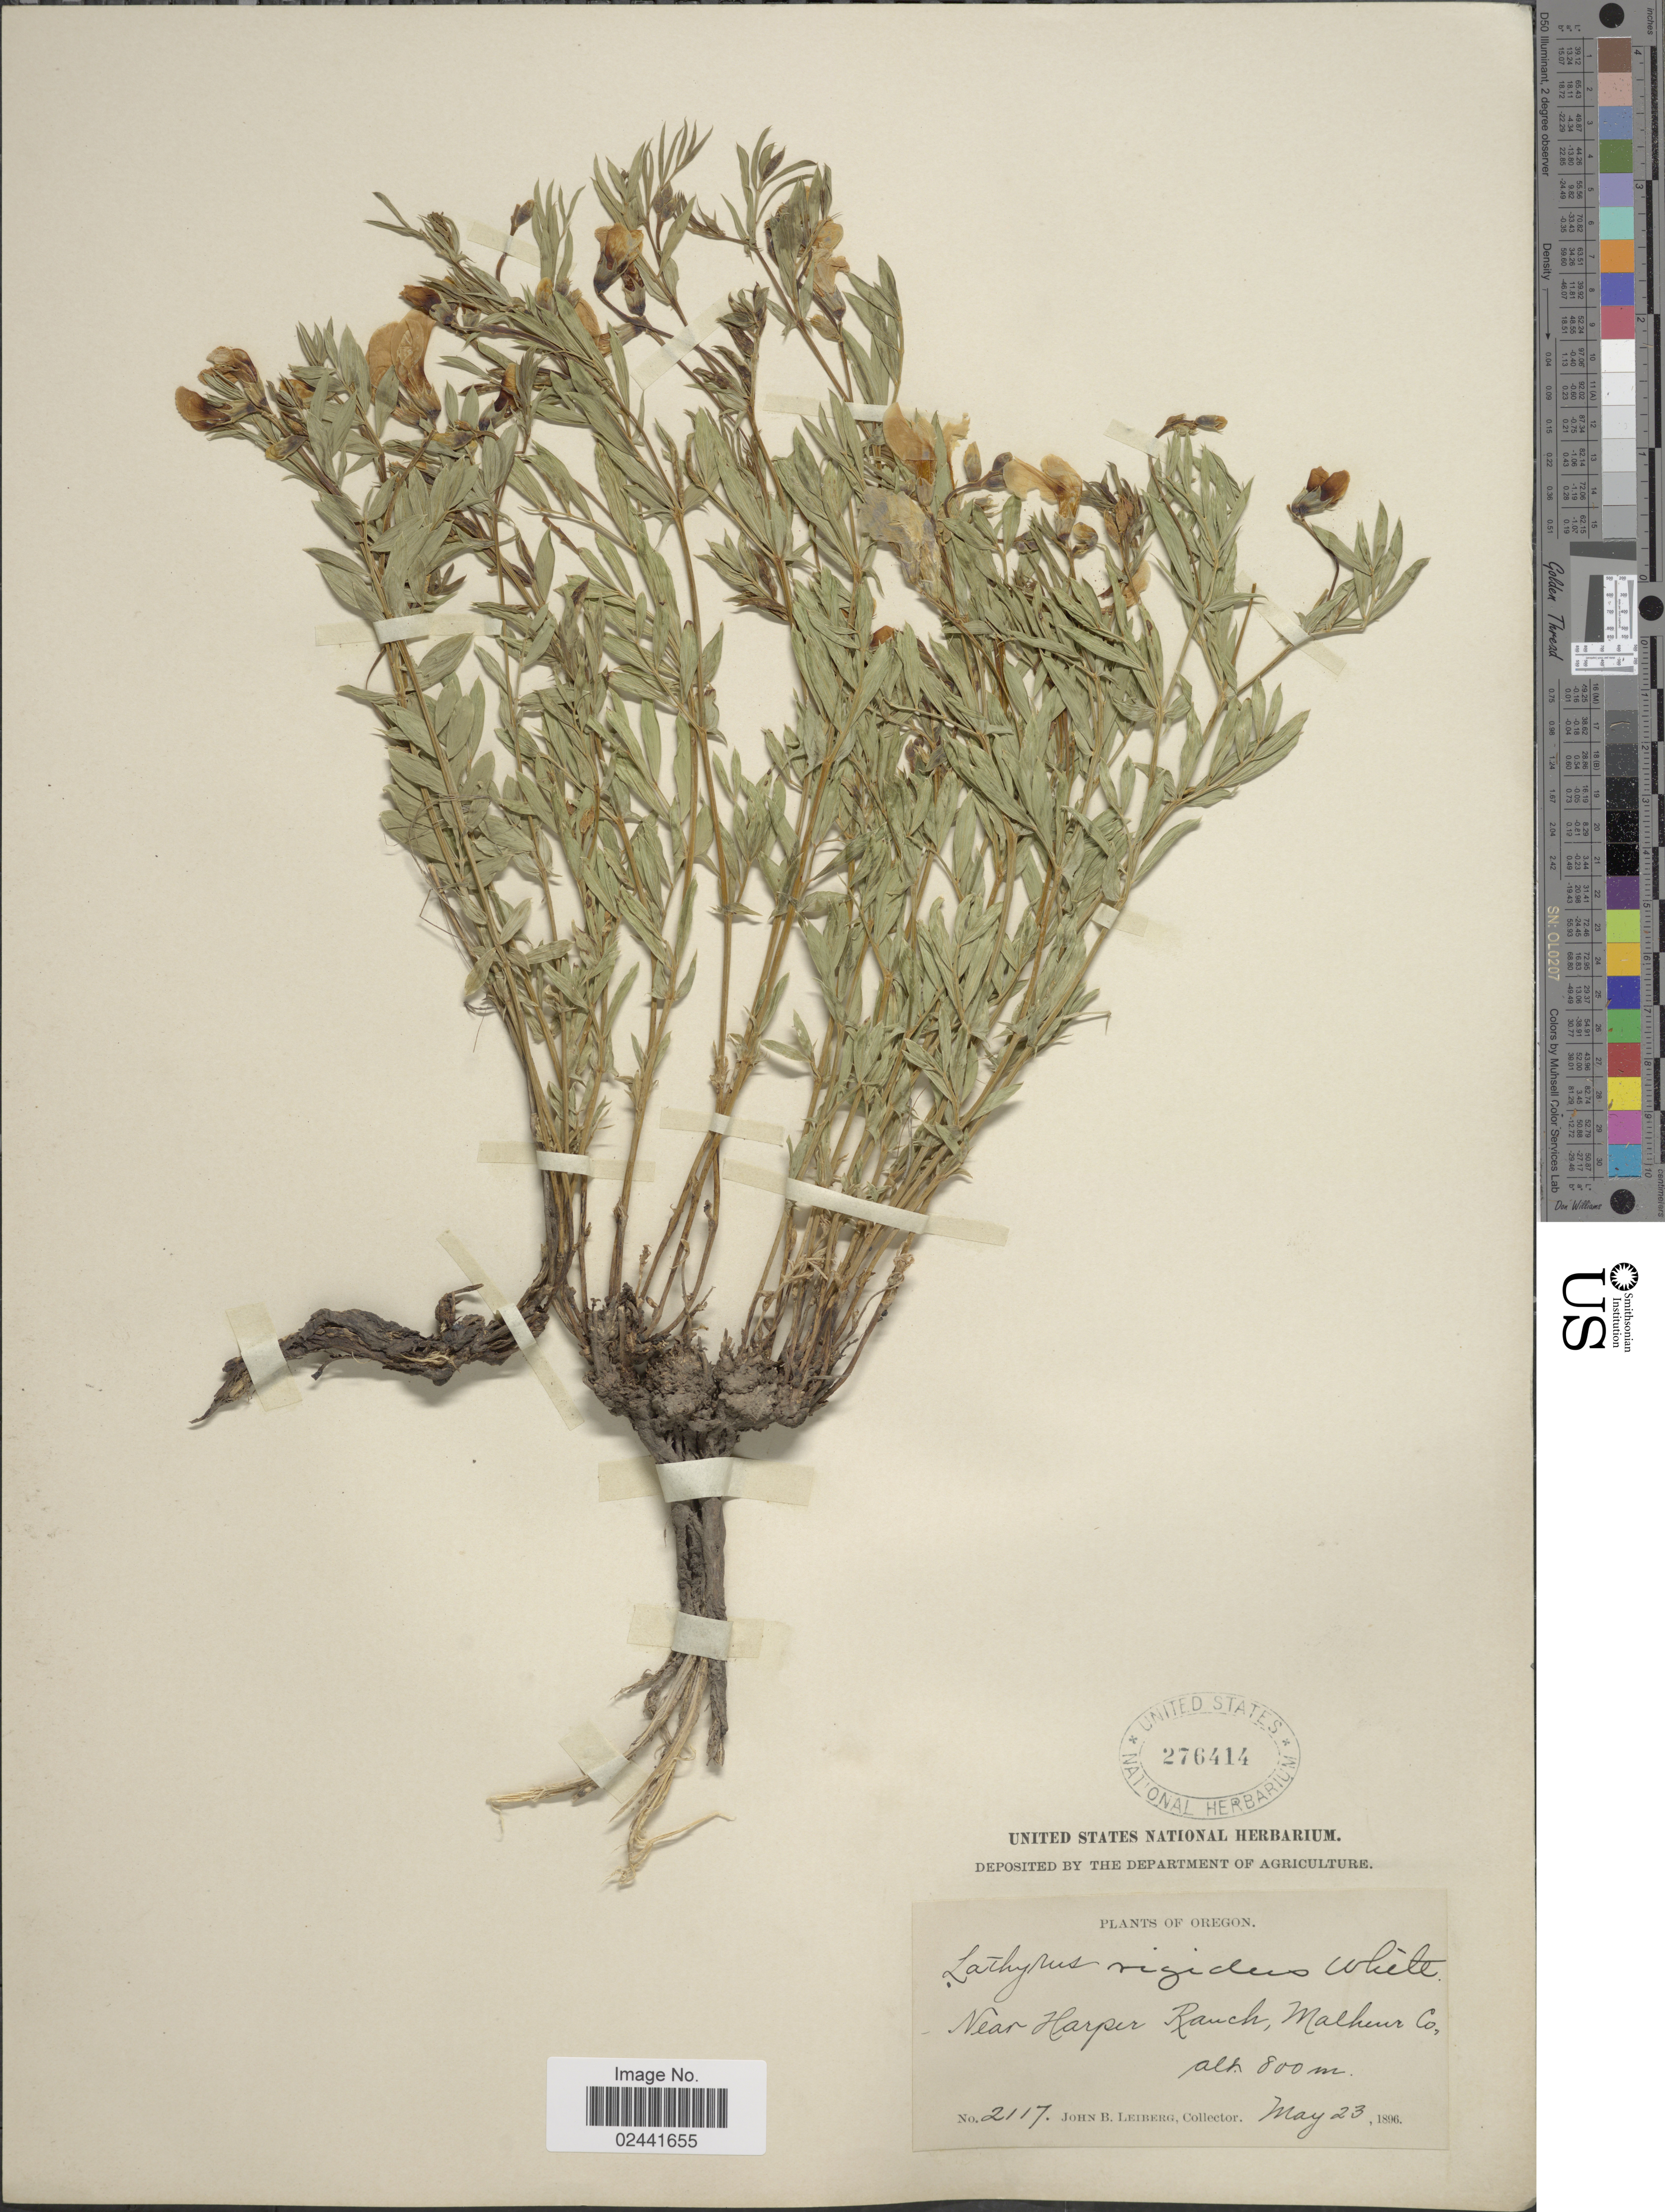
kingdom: Plantae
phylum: Tracheophyta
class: Magnoliopsida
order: Fabales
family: Fabaceae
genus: Lathyrus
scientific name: Lathyrus rigidus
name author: T.G. White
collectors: J. Leiberg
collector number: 2117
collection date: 1896-05-23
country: United States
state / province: Oregon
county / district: Malheur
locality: Near Harper Ranch, Malheur Co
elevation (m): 800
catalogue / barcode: US 276414